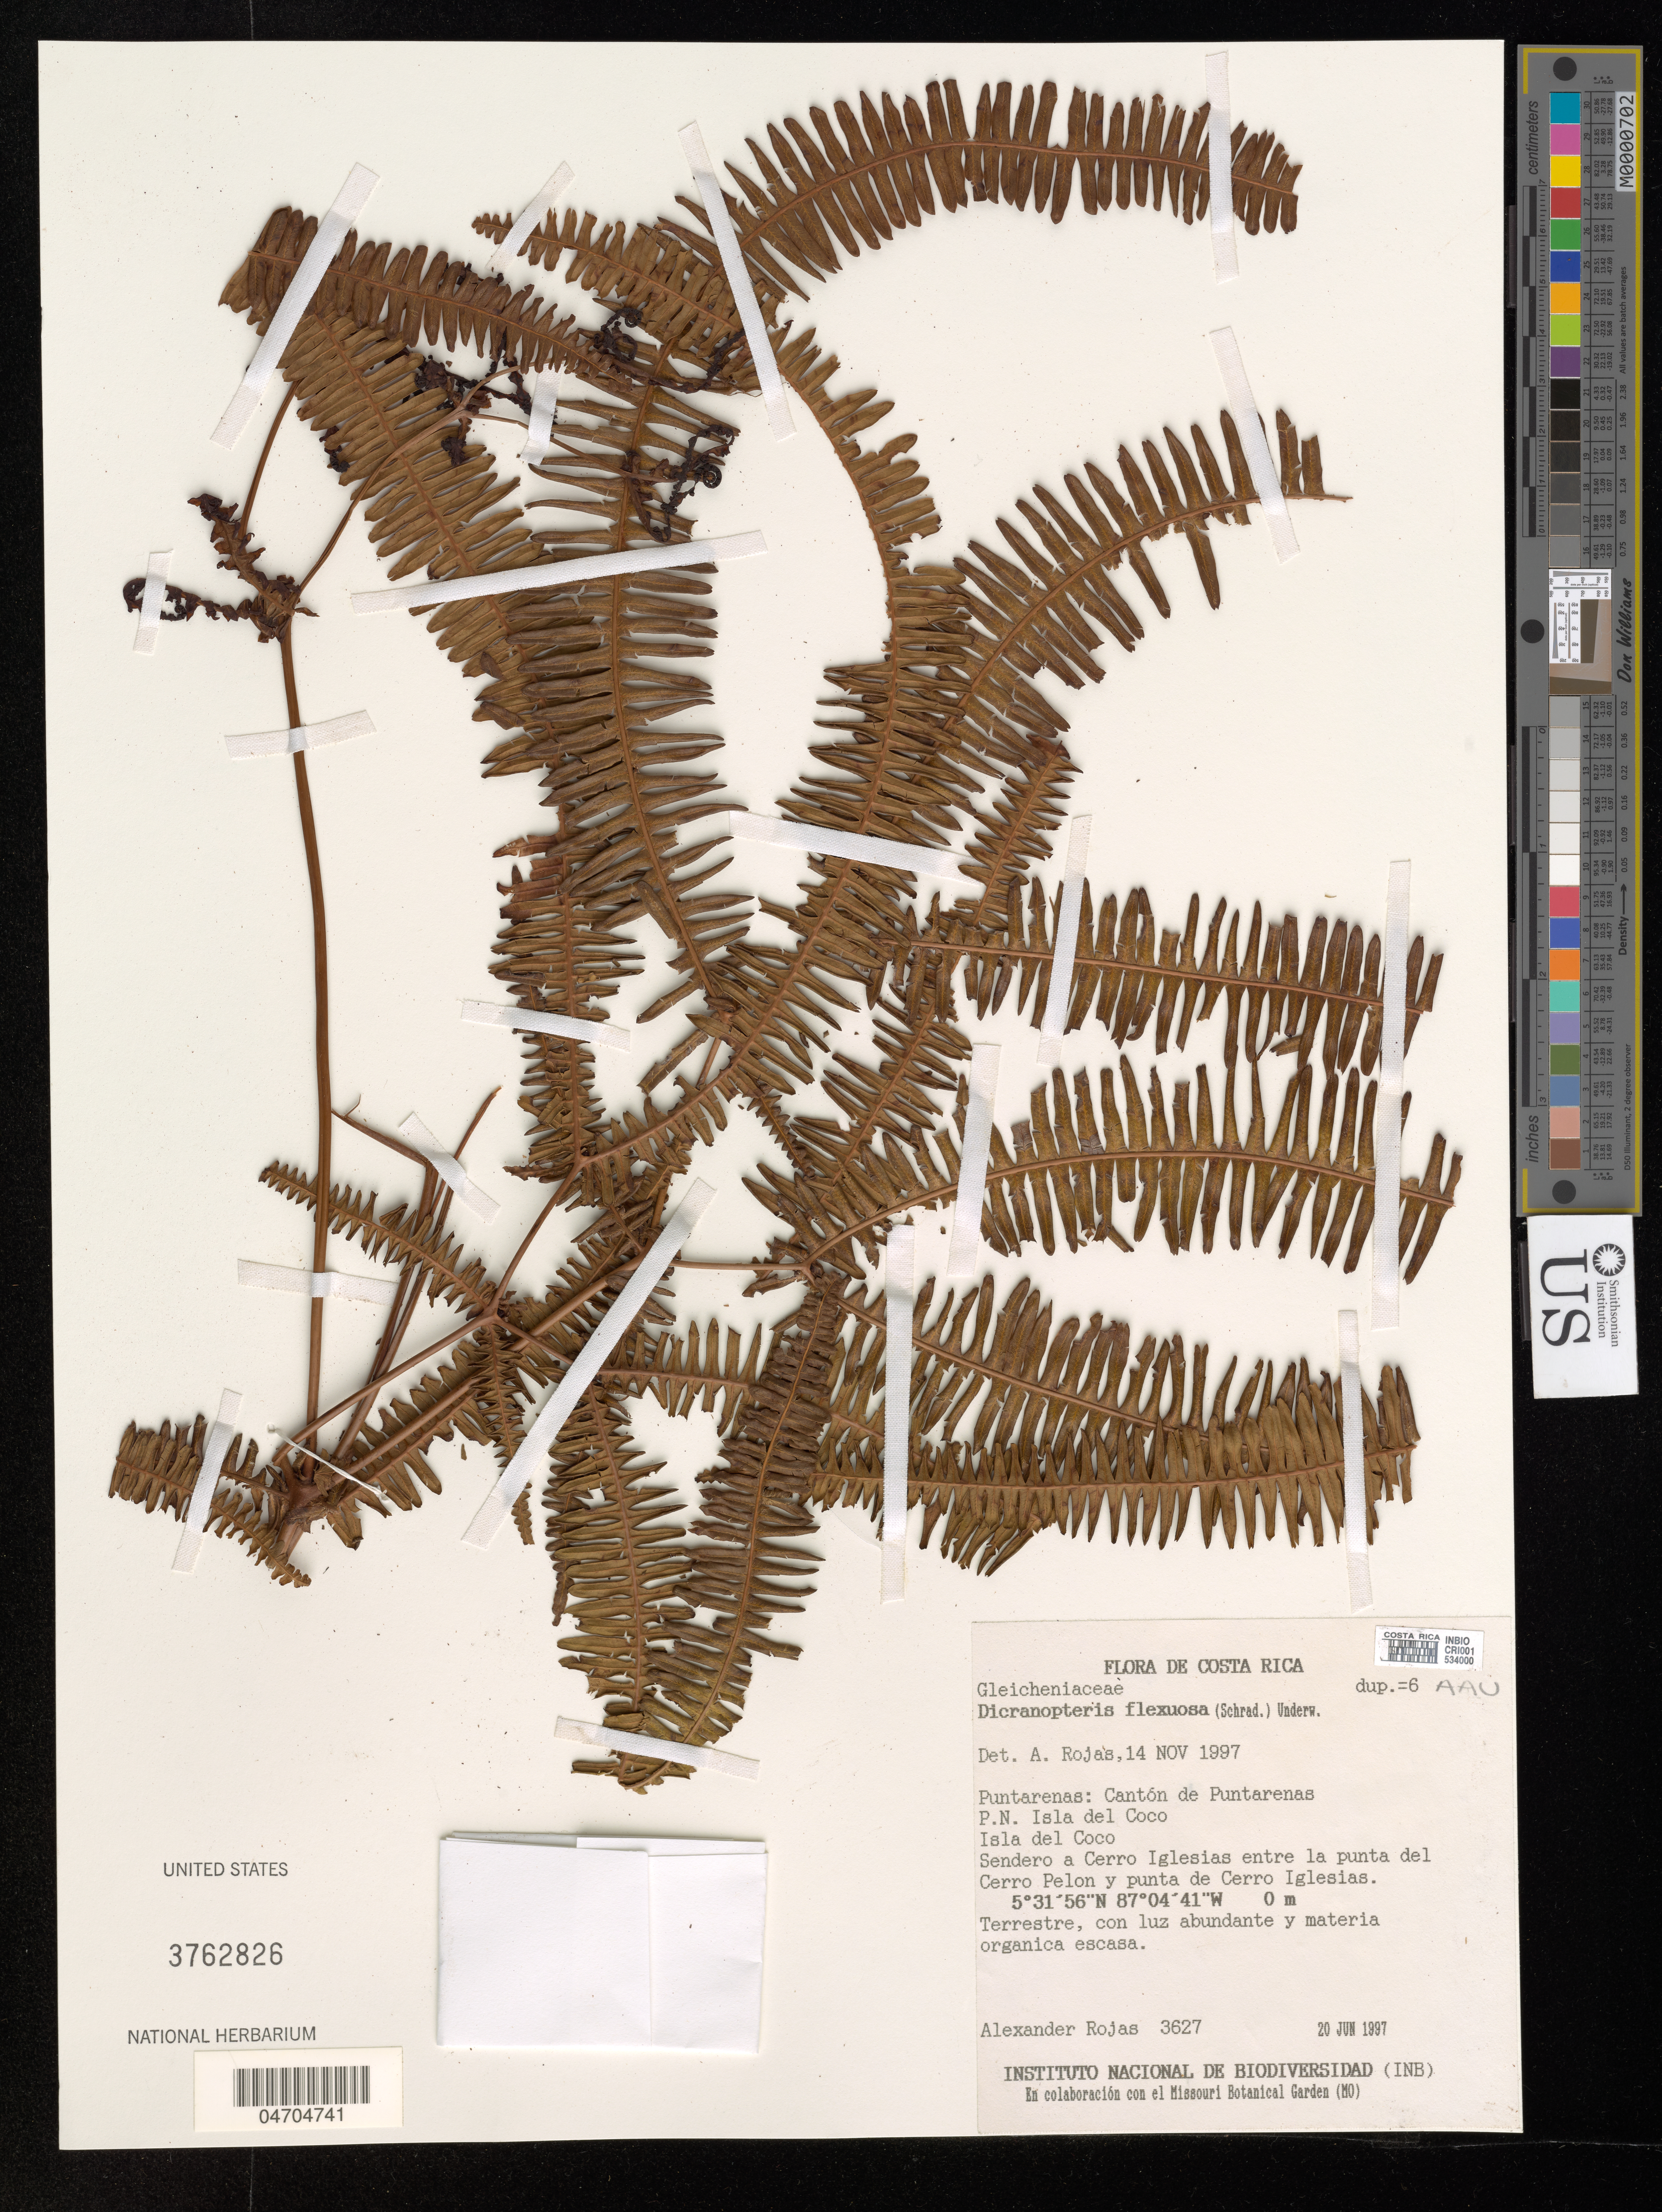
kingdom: Plantae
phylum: Tracheophyta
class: Polypodiopsida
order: Gleicheniales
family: Gleicheniaceae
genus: Dicranopteris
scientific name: Dicranopteris flexuosa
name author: (Schrad.) Underw.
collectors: A. Rojas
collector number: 3627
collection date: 1997-06-20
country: Costa Rica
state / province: Puntarenas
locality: Cantón de Puntarenas. P.N. Isla del Coco. Isla del Coco. Sendero a Cerro Iglesias entre la punta del Cerro Pelon y punta de Cerro Iglesias.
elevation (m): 0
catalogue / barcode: US 3762826